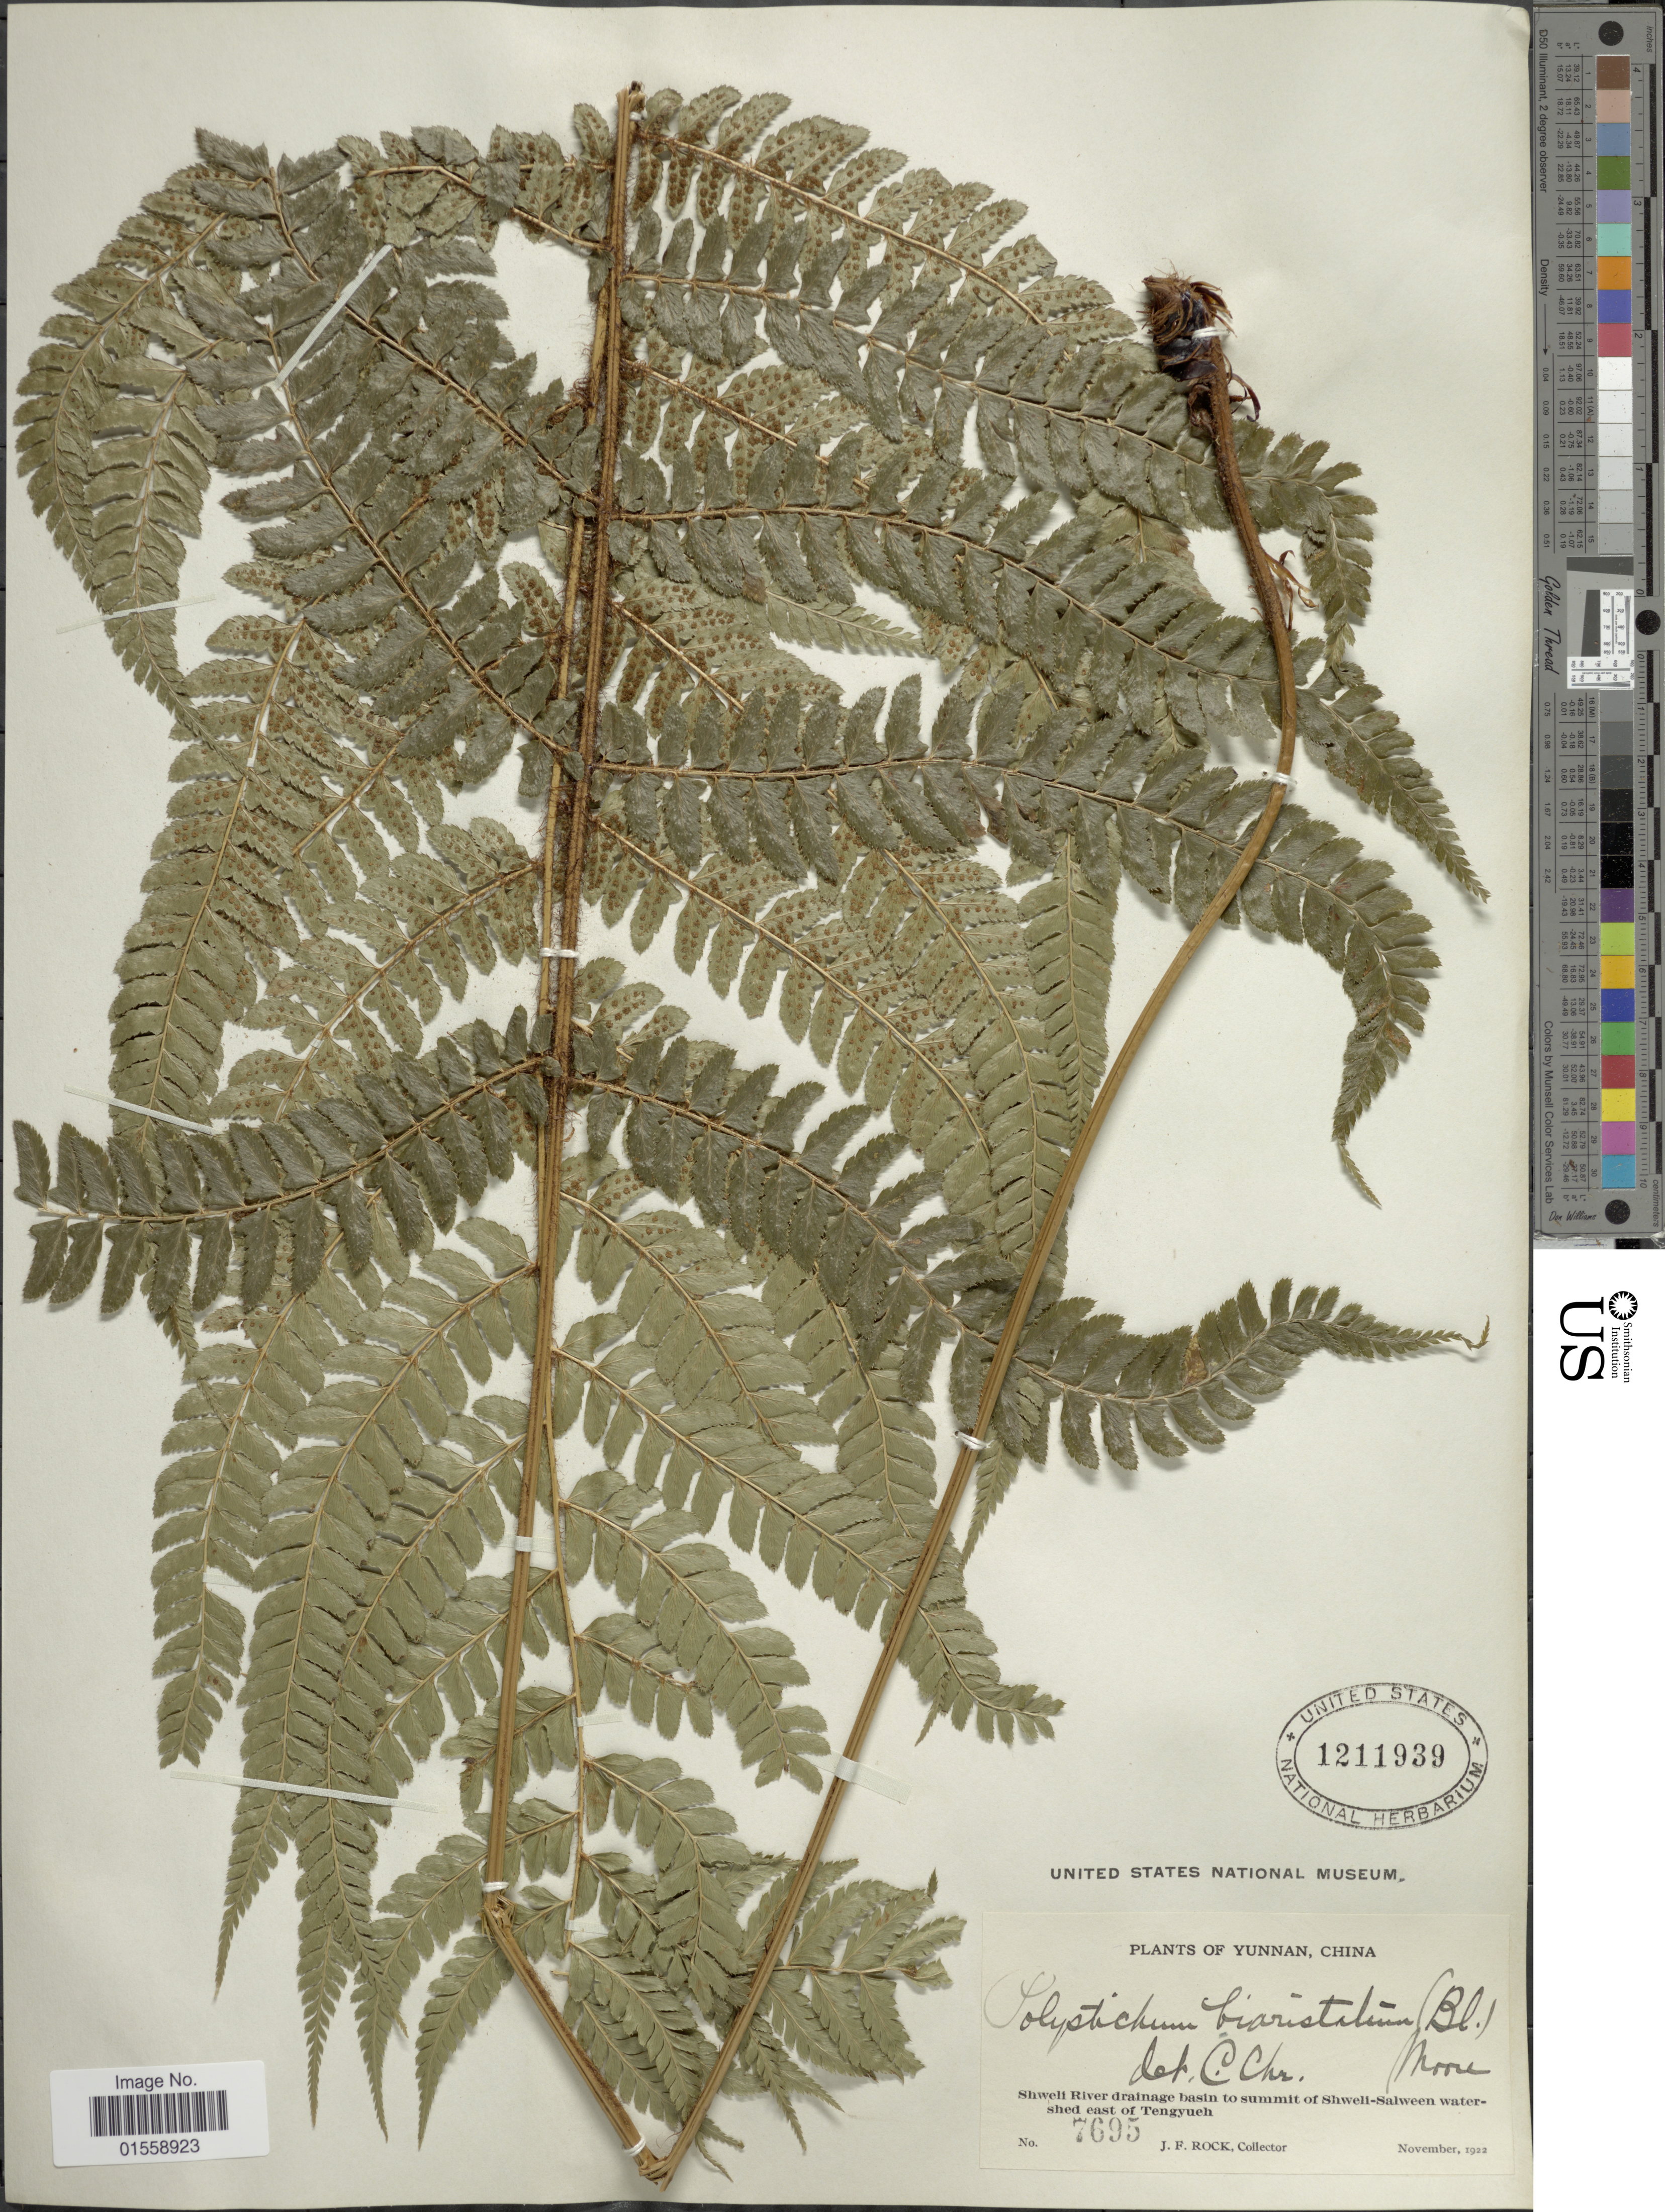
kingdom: Plantae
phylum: Tracheophyta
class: Polypodiopsida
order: Polypodiales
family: Dryopteridaceae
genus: Polystichum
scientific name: Polystichum biaristatum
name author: (Blume) T. Moore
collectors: J. Rock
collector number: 7695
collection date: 1922-11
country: China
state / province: Yunnan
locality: Shwell River drainage basin to summit of Shwell-Salween watershed, east of Tengyueh.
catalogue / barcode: US 1211939